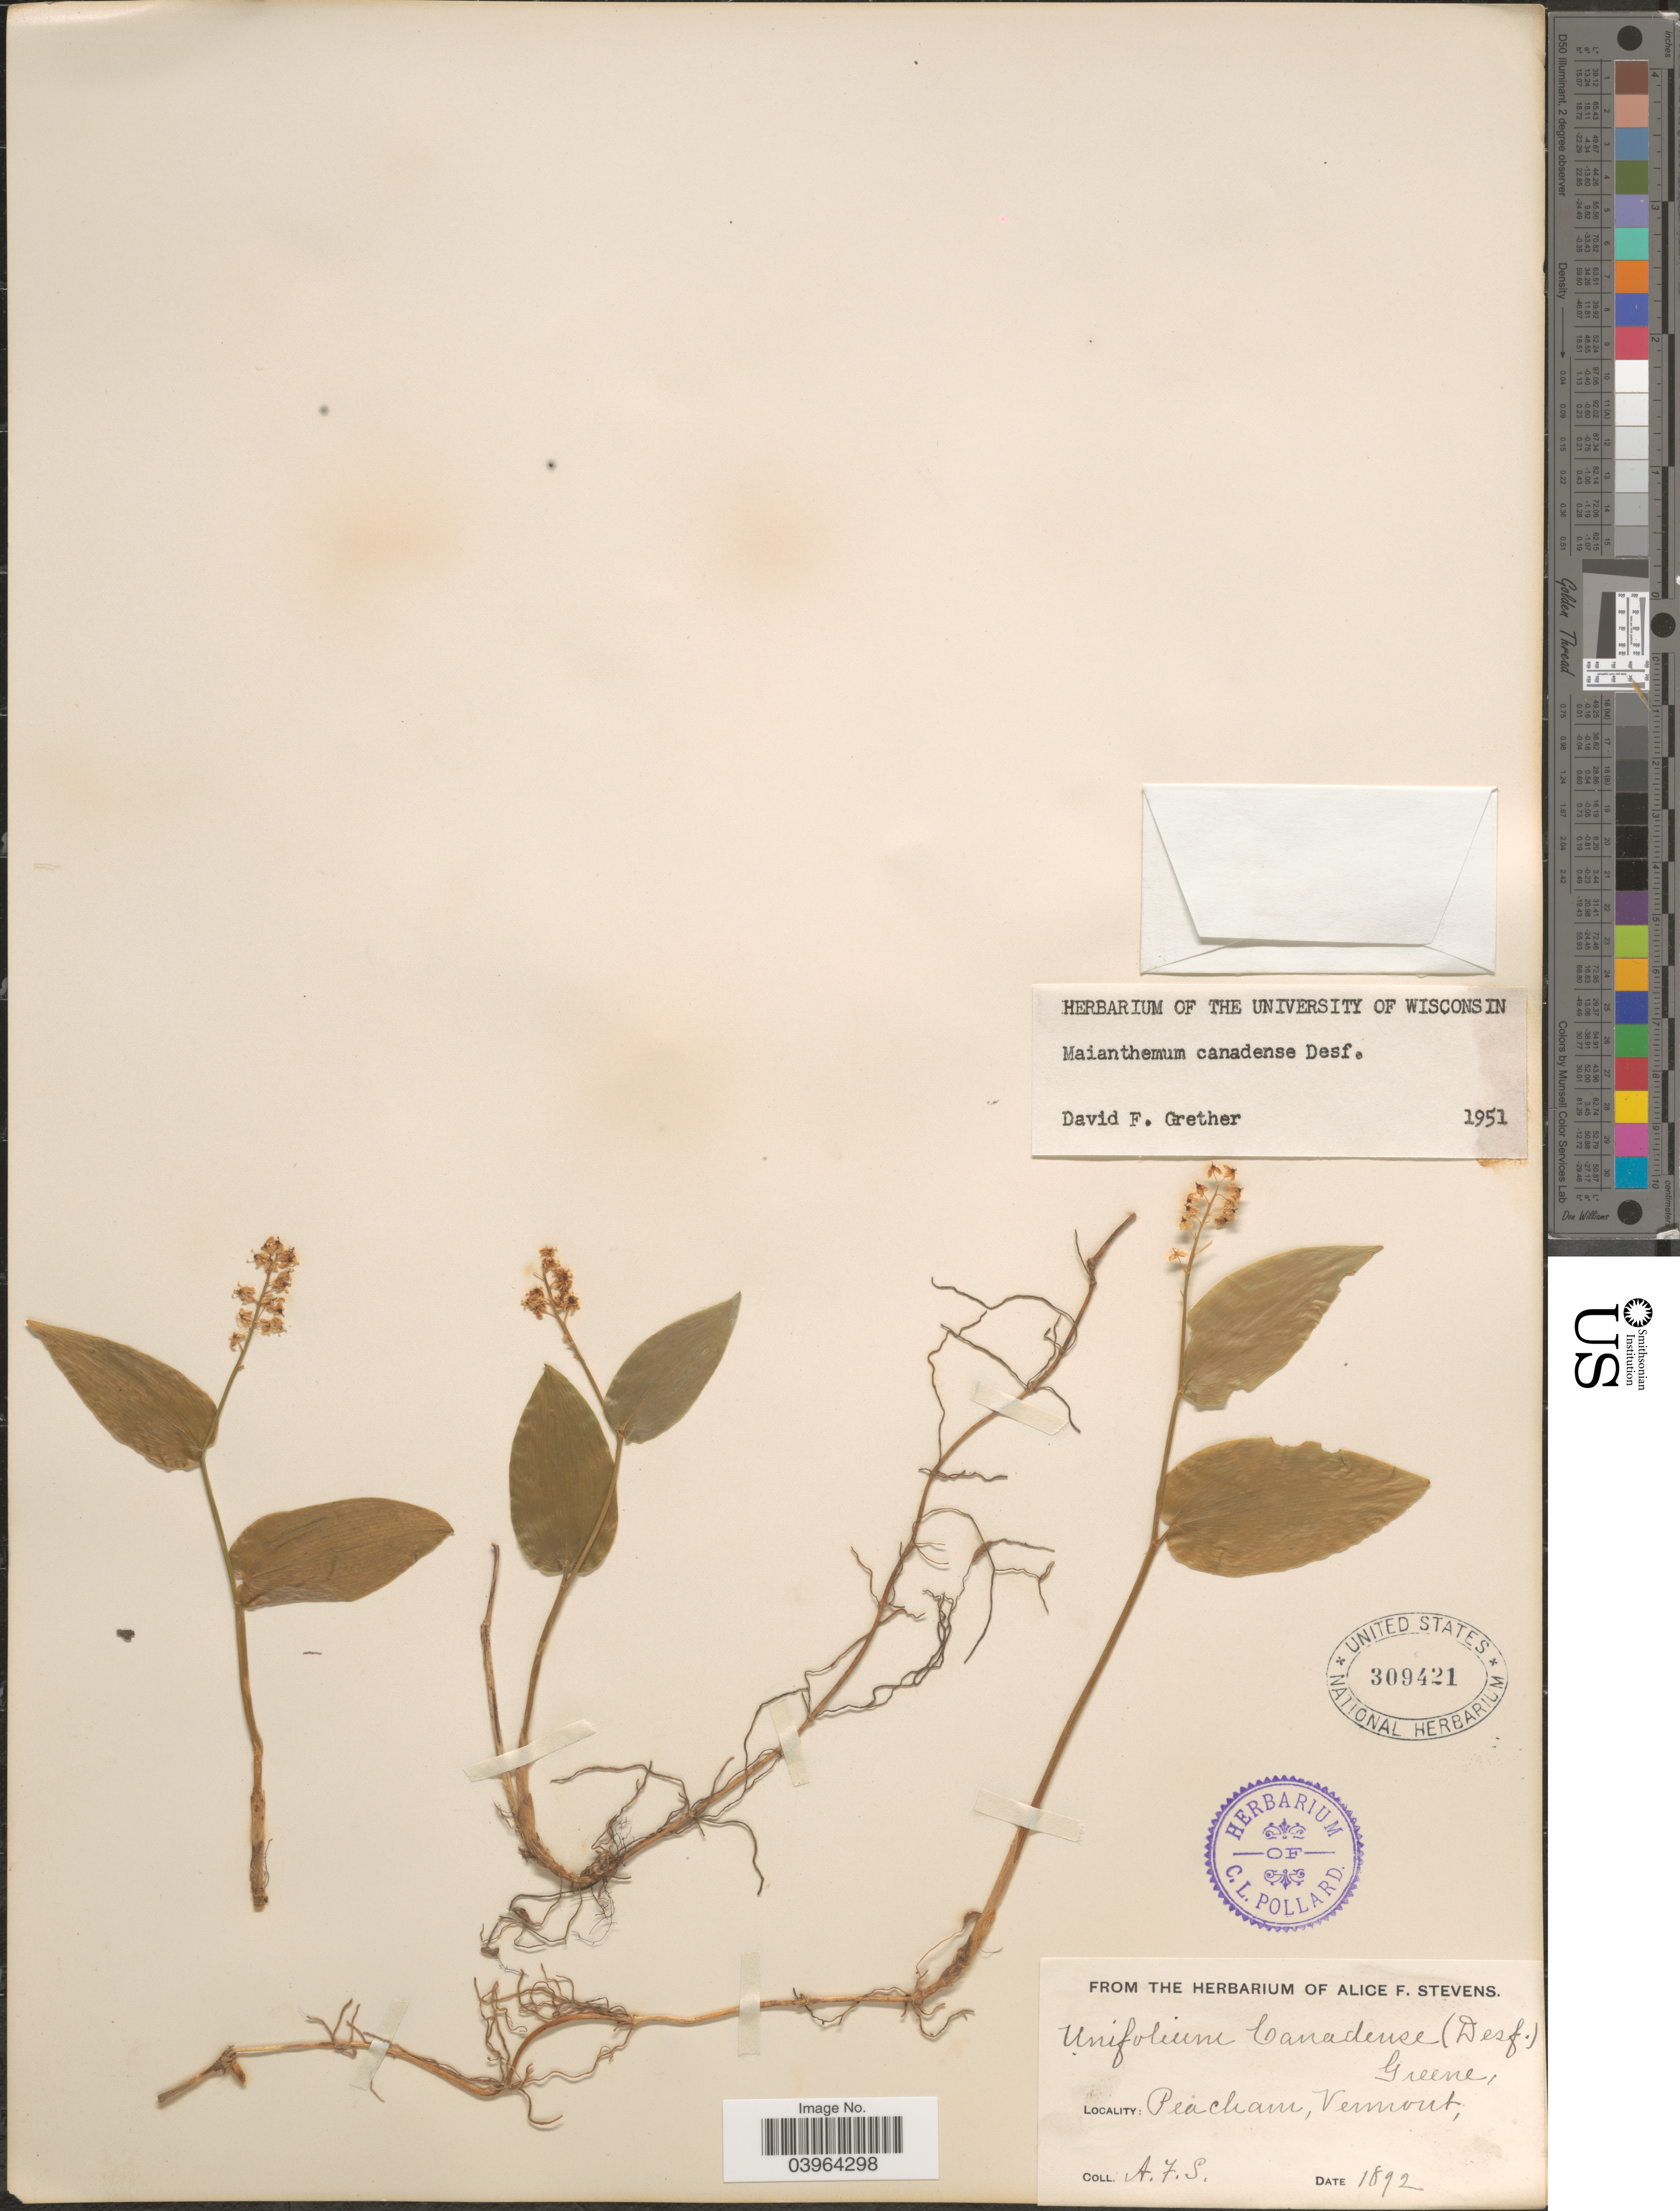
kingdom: Plantae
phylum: Tracheophyta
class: Liliopsida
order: Asparagales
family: Asparagaceae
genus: Maianthemum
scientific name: Maianthemum canadense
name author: Desf.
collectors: A. Stevens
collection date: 1892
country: United States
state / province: Vermont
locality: Peacham.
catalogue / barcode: US 309421